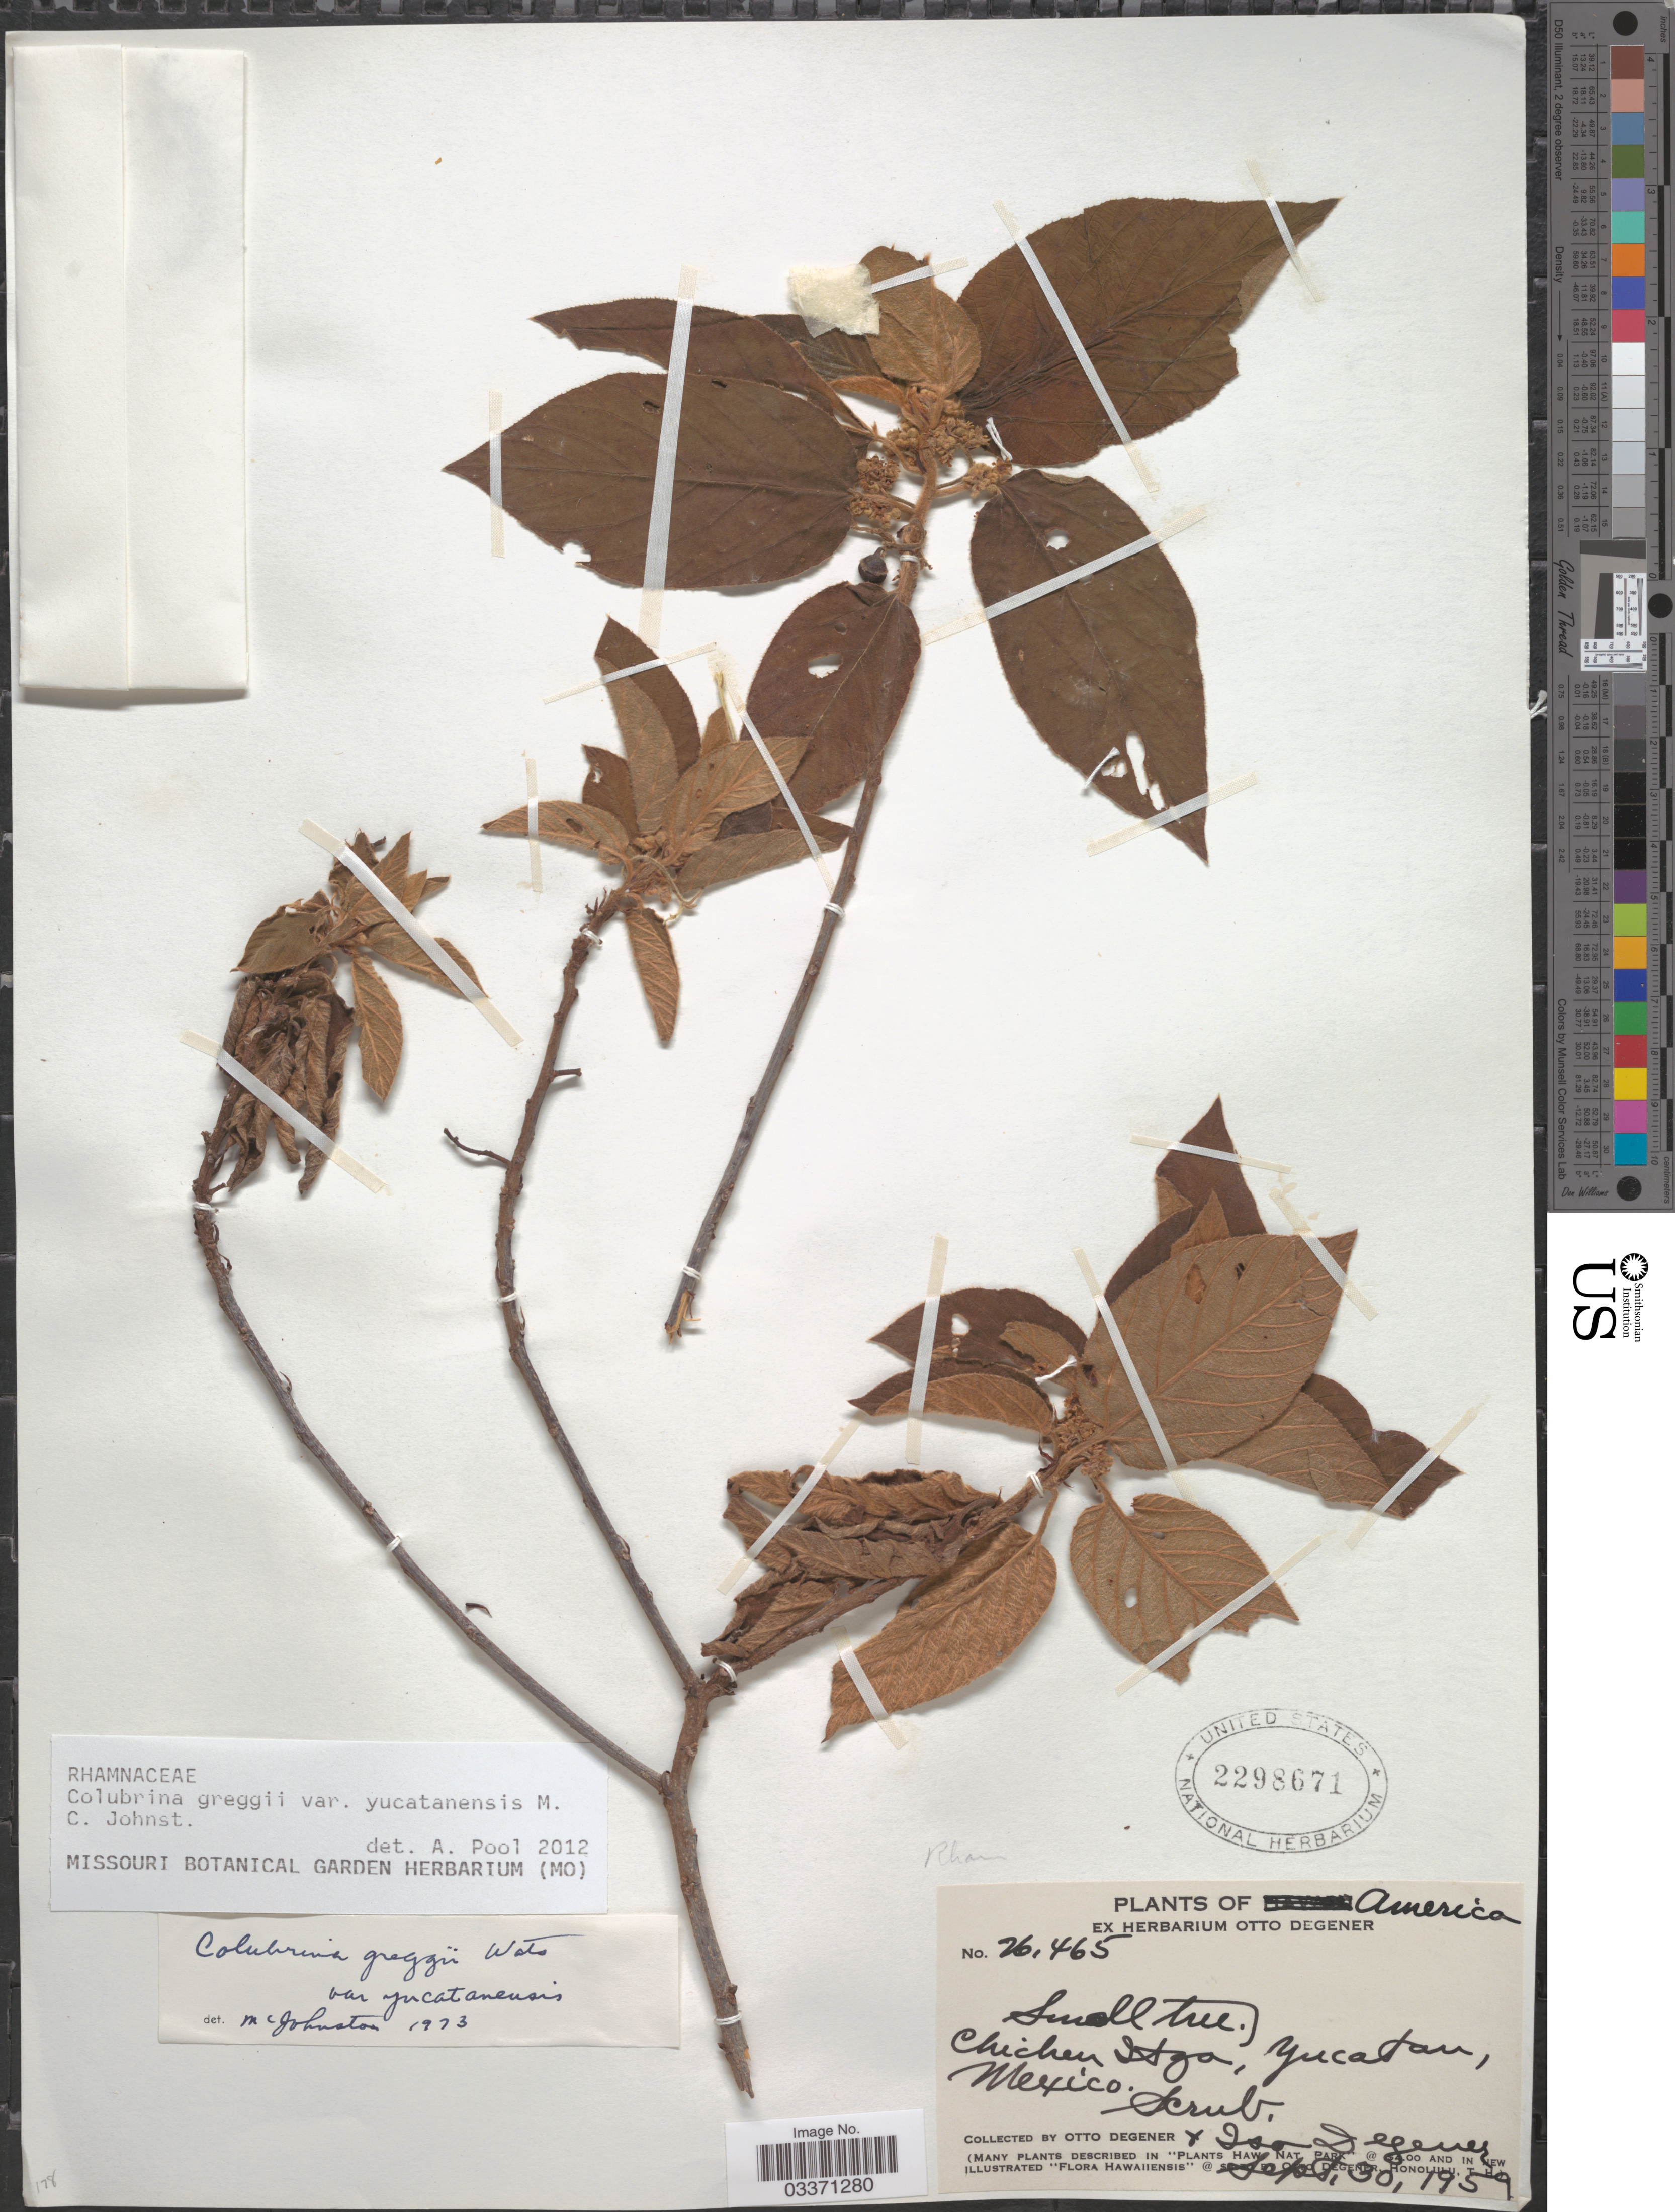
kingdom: Plantae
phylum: Tracheophyta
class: Magnoliopsida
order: Rosales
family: Rhamnaceae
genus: Colubrina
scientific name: Colubrina greggii var. yucatanensis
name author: M.C. Johnst.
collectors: O. Degener & I. Degener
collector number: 26465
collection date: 1959-09-30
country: Mexico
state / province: Yucatán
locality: Chichen Itza.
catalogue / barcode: US 2298671